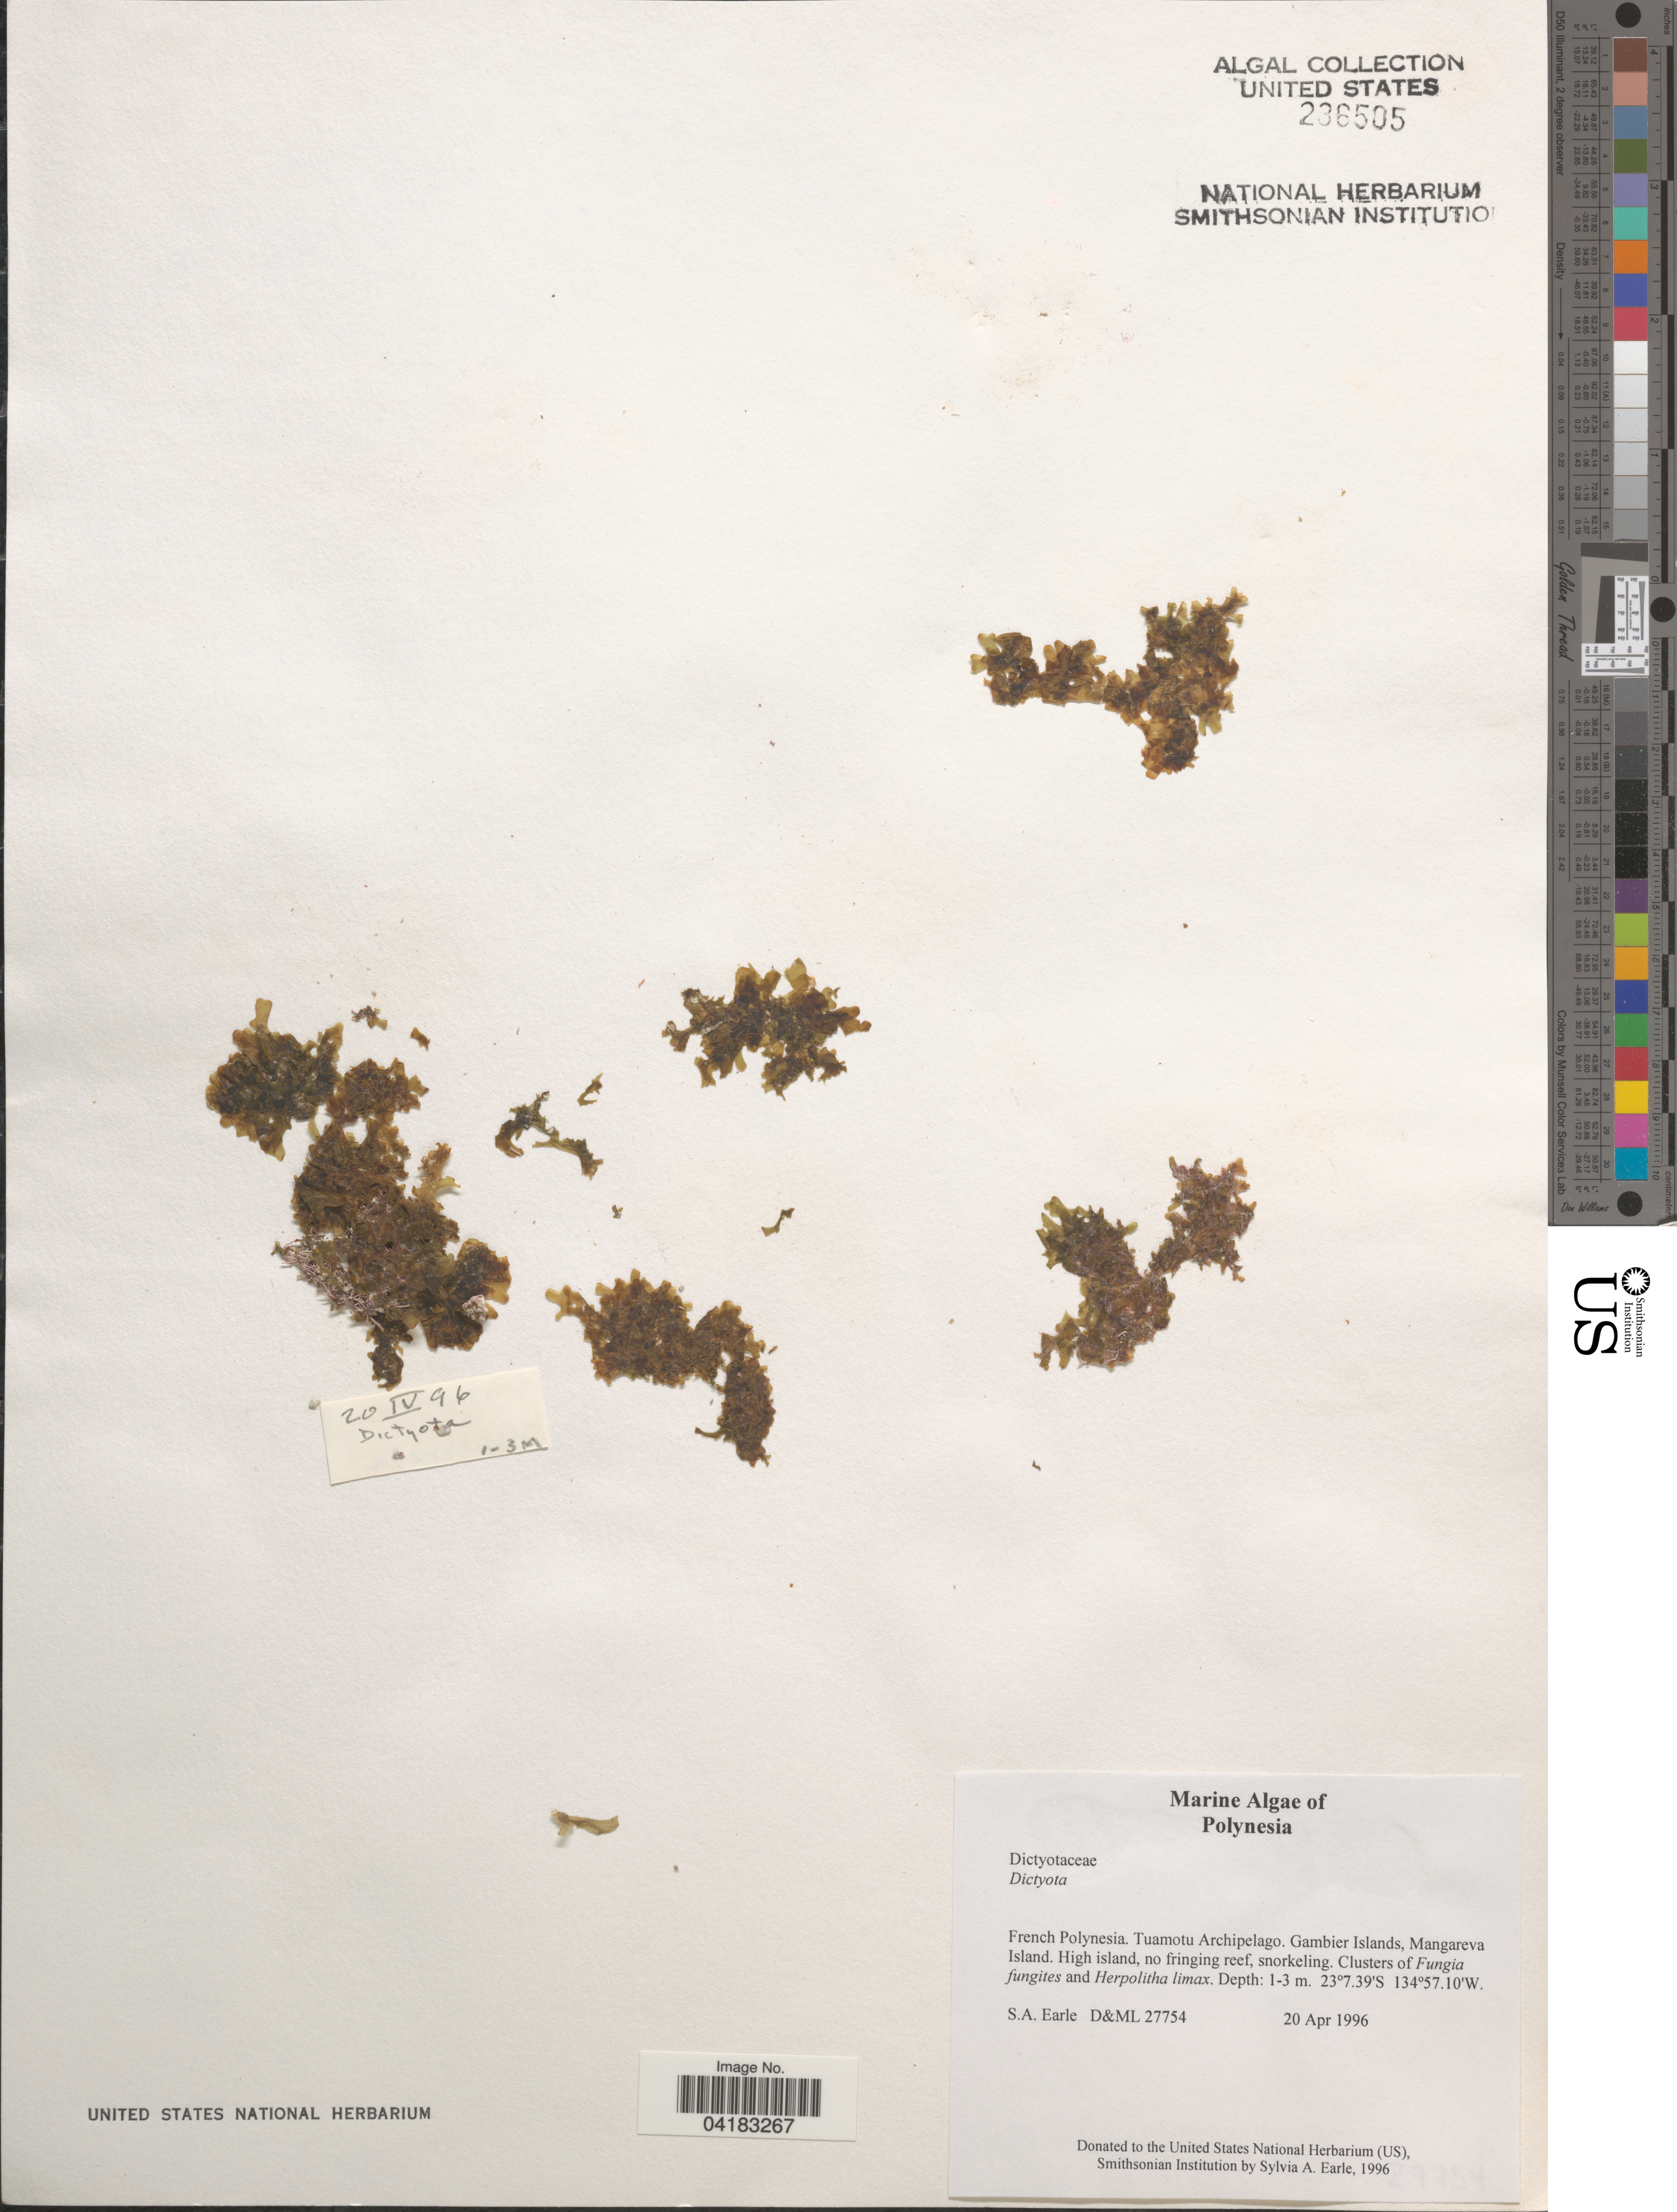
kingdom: Chromista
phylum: Ochrophyta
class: Phaeophyceae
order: Dictyotales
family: Dictyotaceae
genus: Dictyota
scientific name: Dictyota sp.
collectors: S. A. Earle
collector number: D&ML27754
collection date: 1996-04-20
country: French Polynesia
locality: Polynesia. Tuamotu Archipelago. Gambier Islands, Mangareva Island. High island, no fringing reef, snorkeling.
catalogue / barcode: US 236505